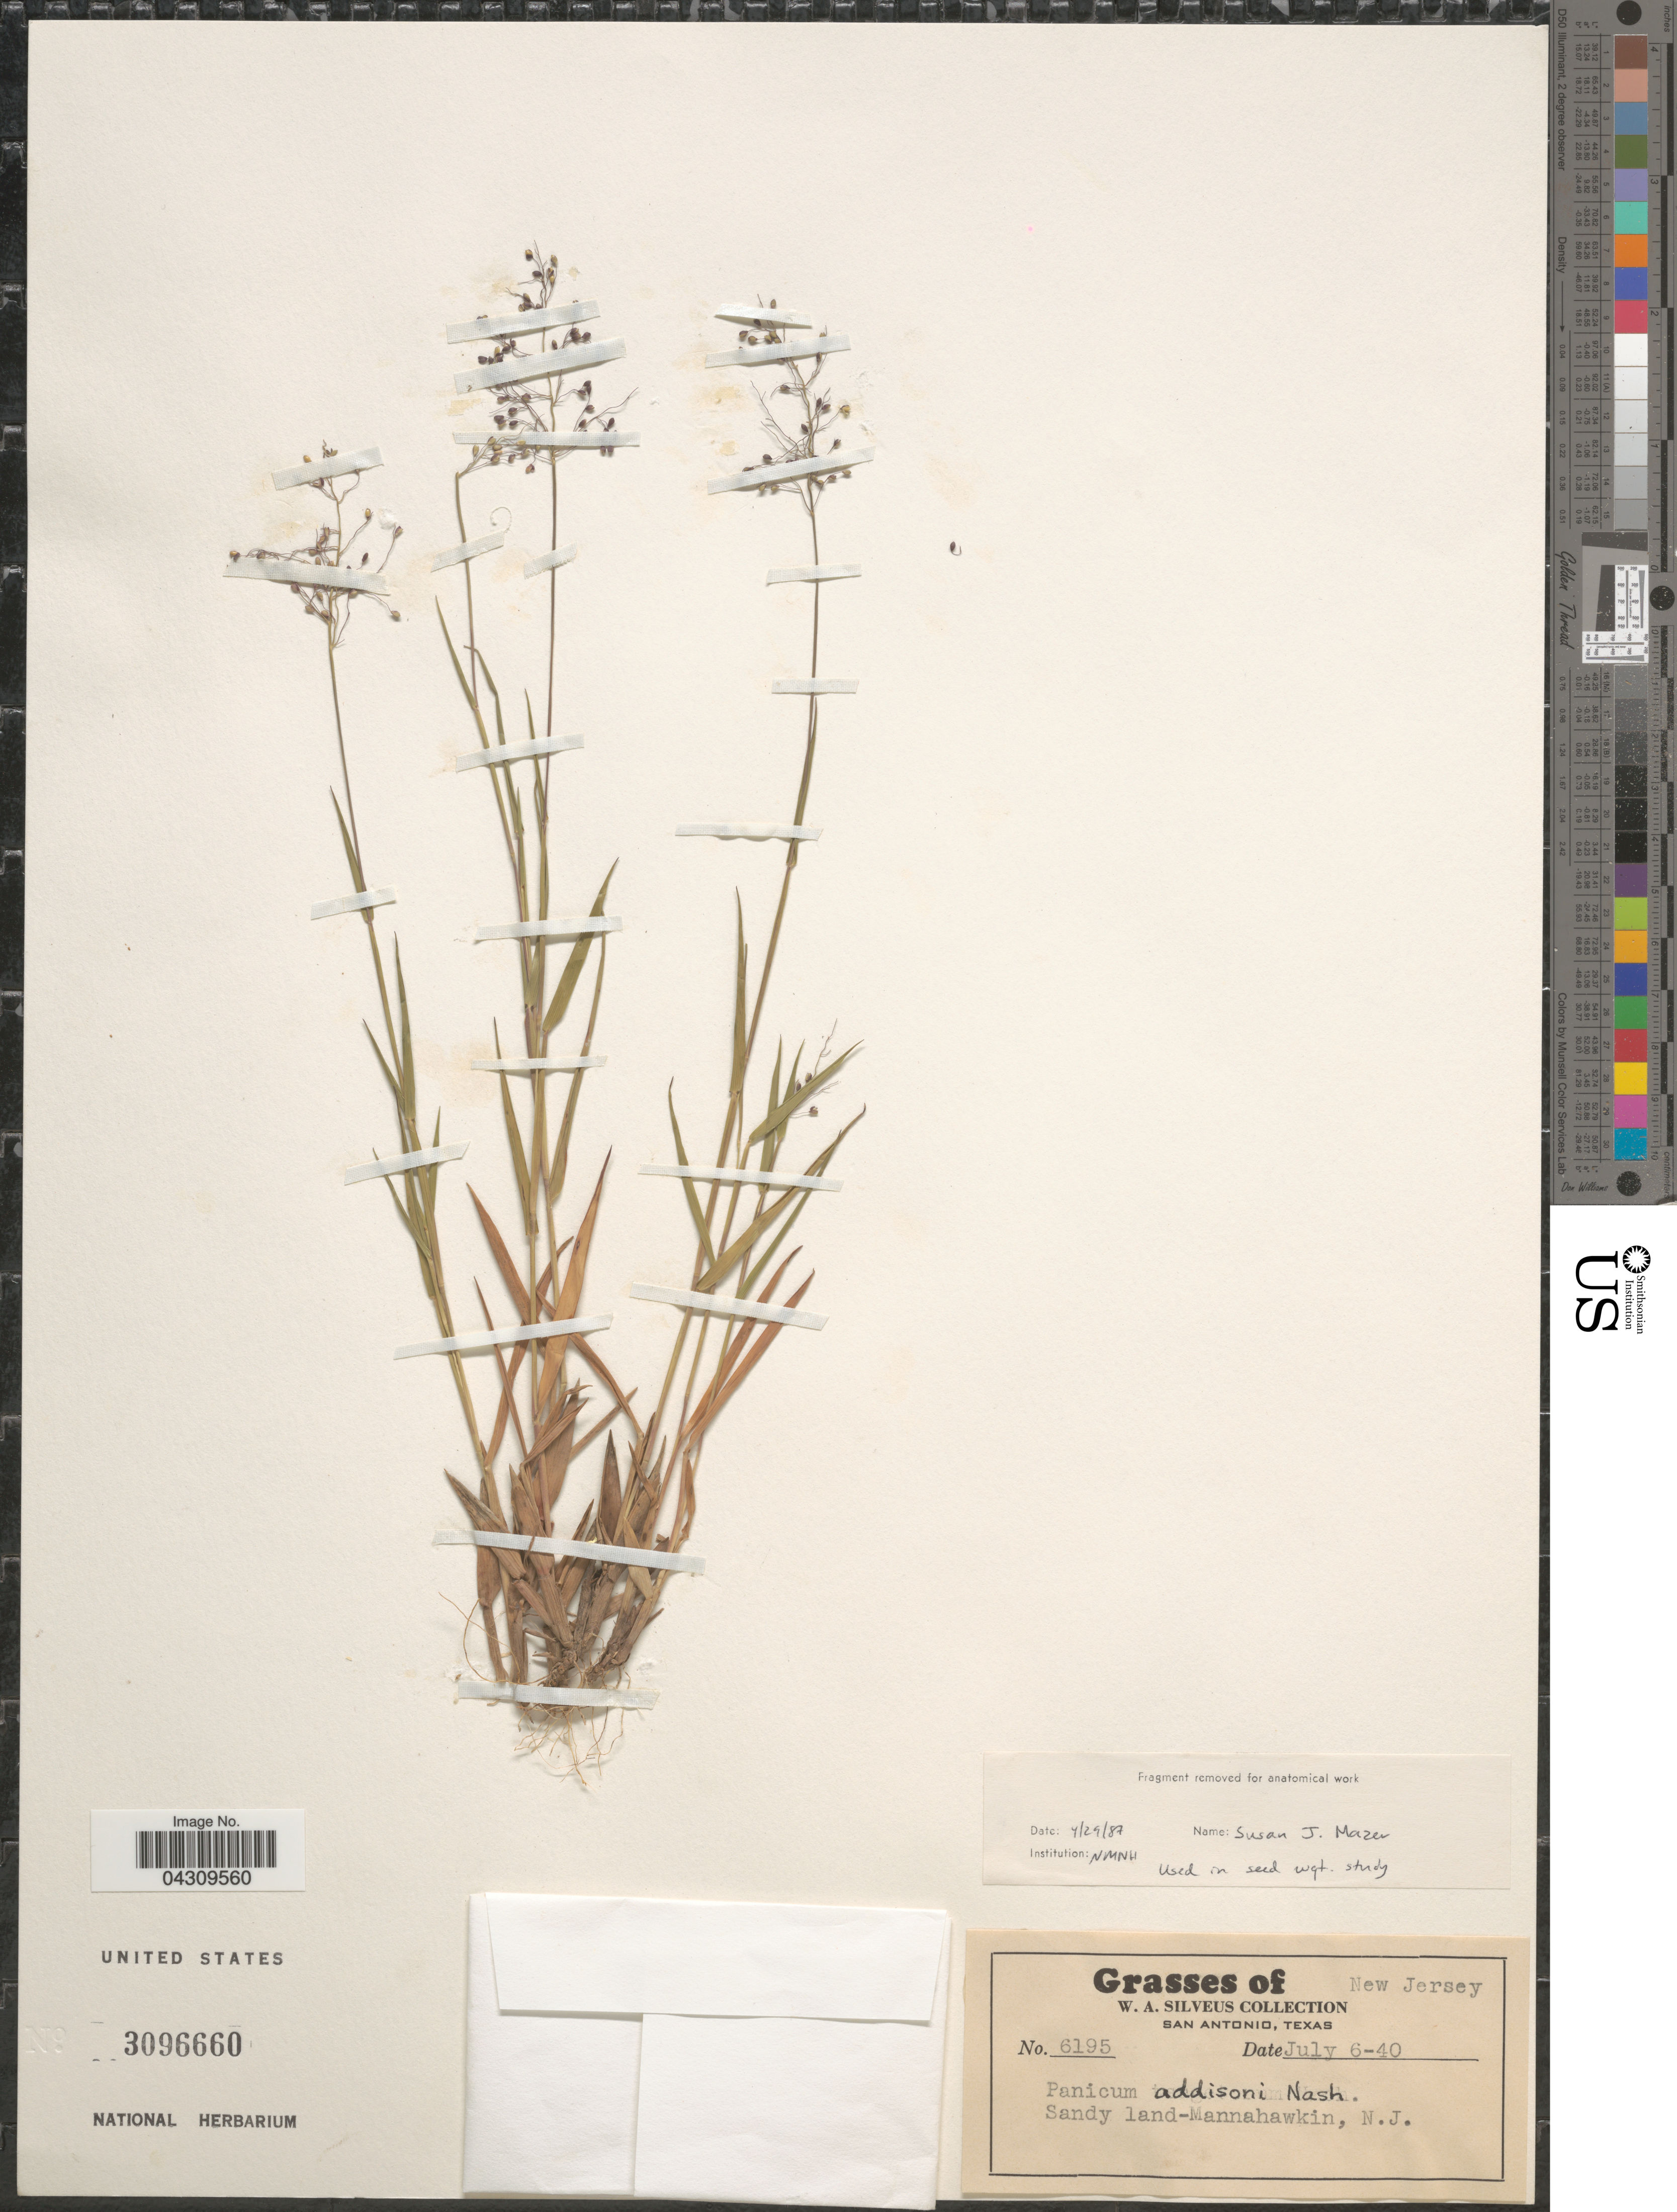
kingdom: Plantae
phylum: Tracheophyta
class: Liliopsida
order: Poales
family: Poaceae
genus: Dichanthelium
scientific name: Dichanthelium acuminatum var. acuminatum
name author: (Sw.) Gould & C.A. Clark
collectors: W. Silveus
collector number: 6195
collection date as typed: Transcribed d/m/y: 6/7/40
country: United States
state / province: New Jersey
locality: Sandy land-Mannahawkin.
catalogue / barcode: US 3096660